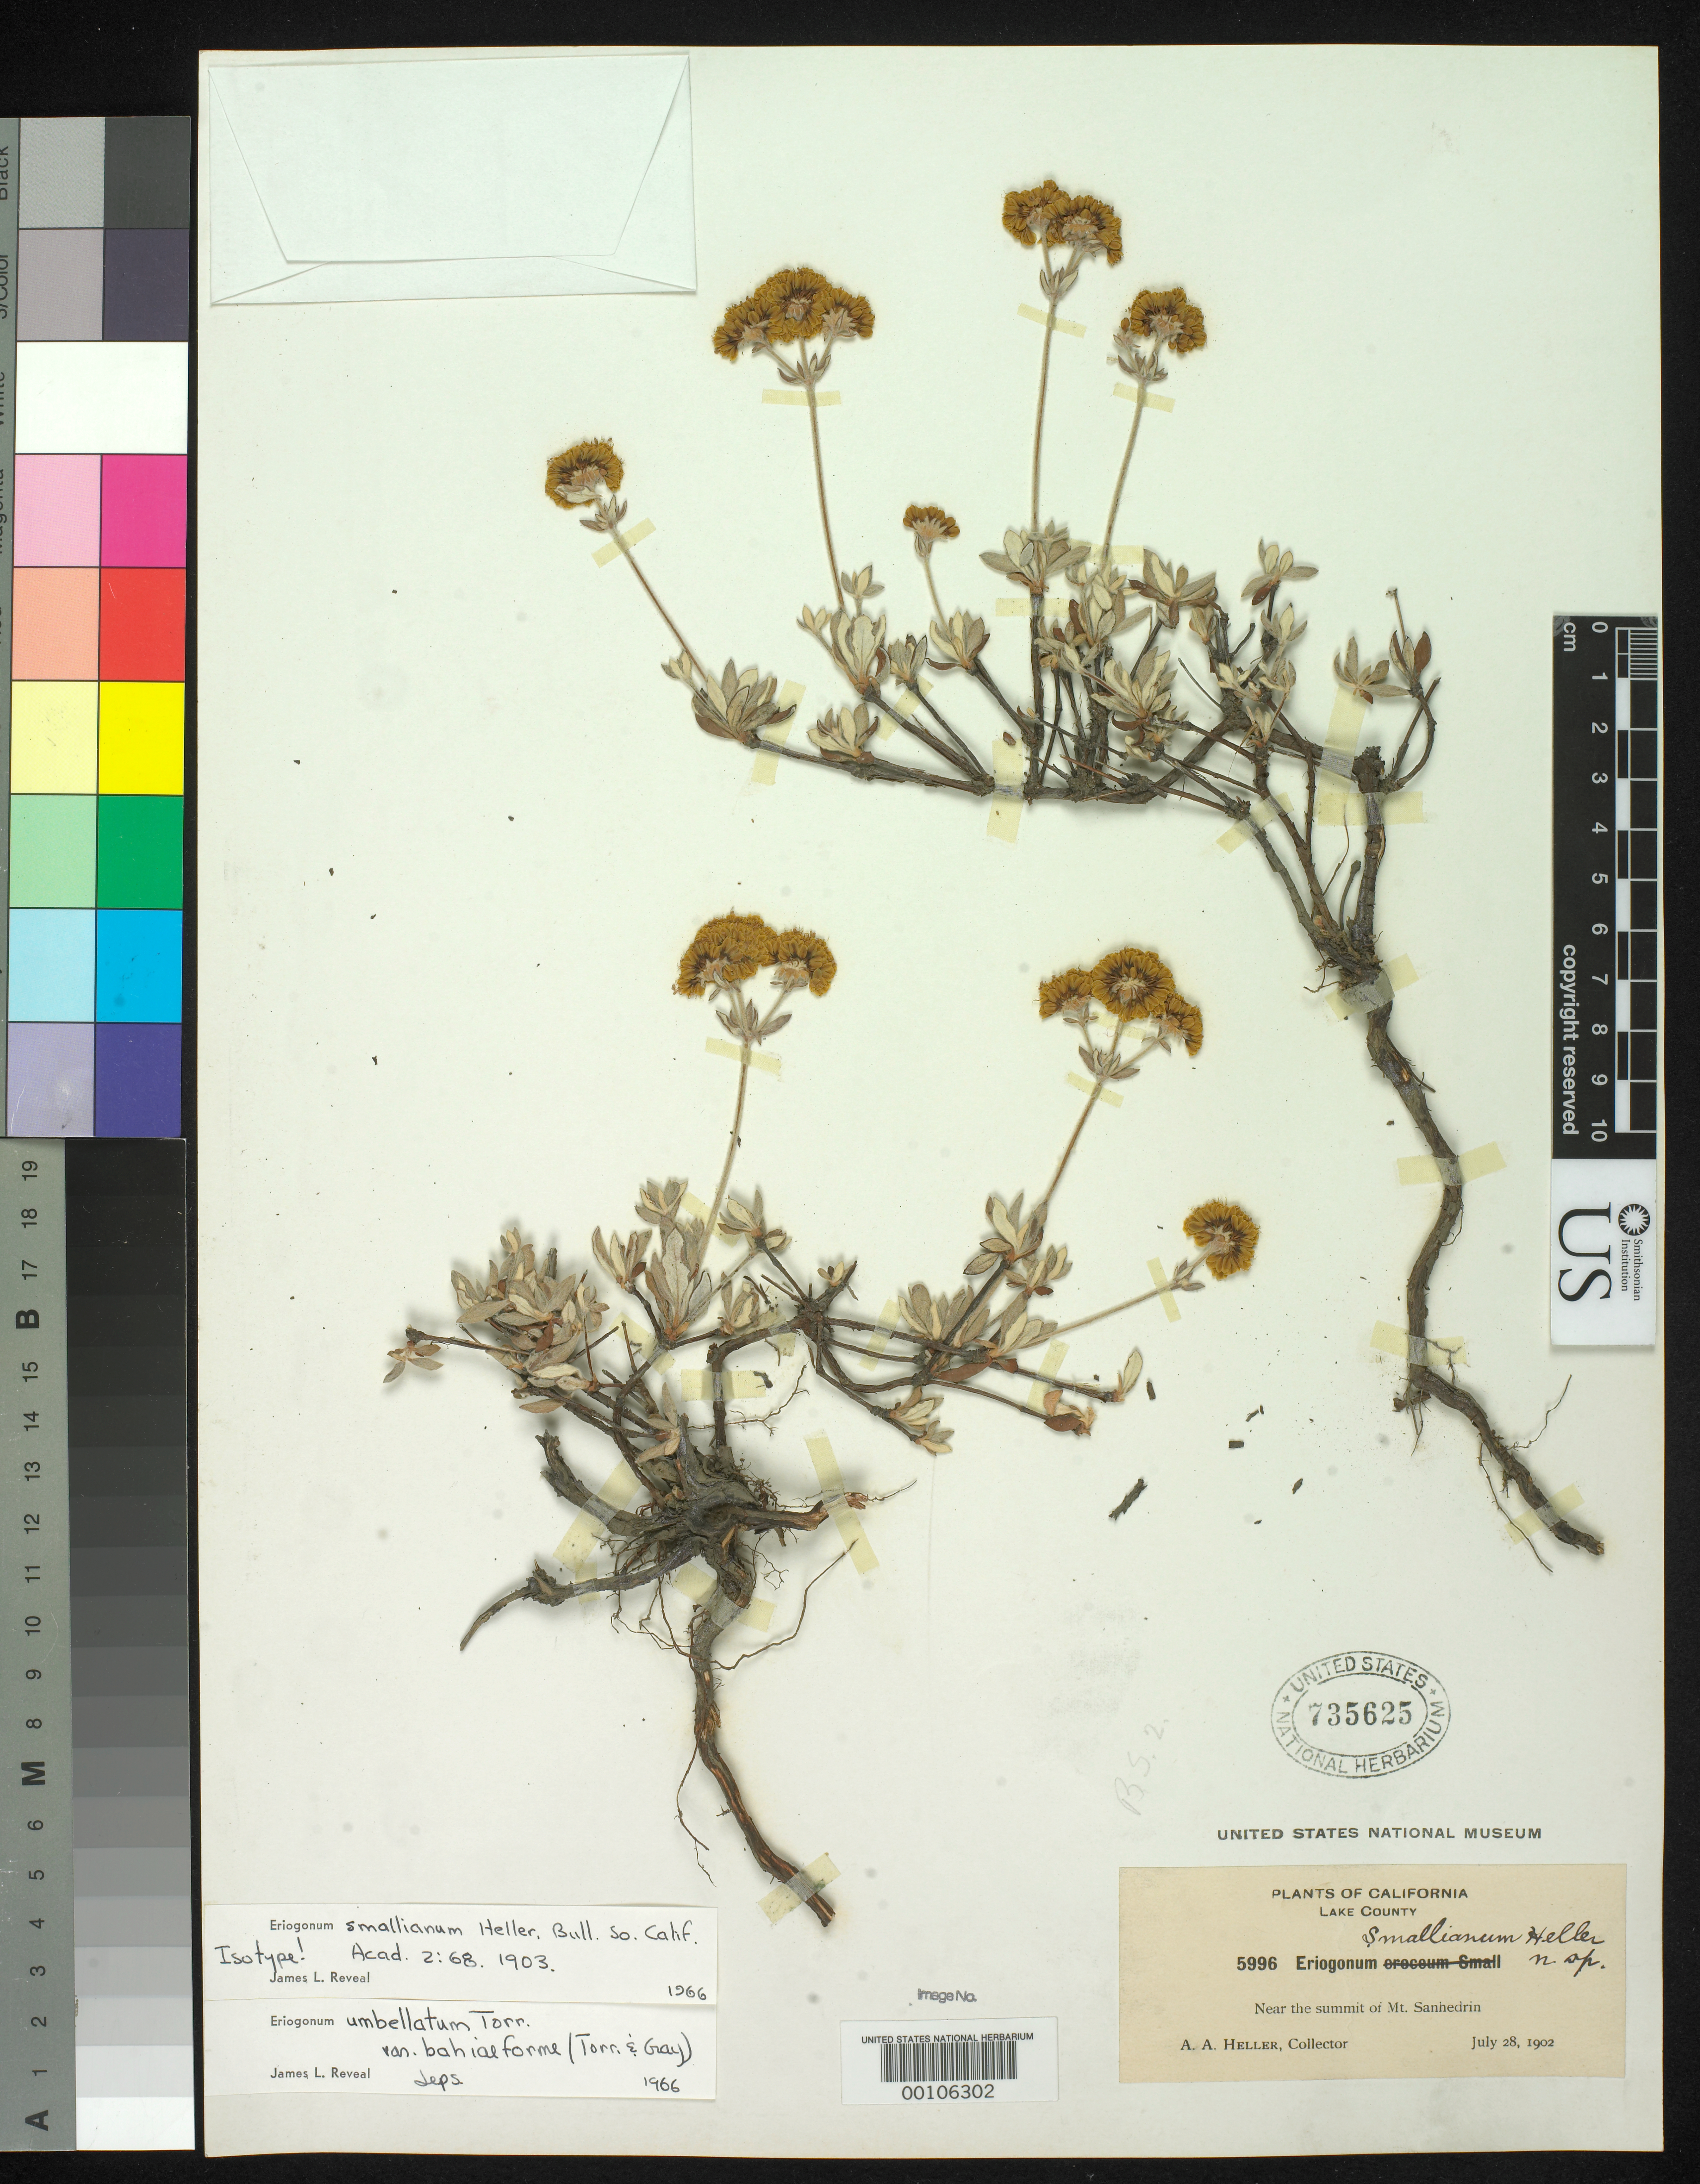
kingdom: Plantae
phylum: Tracheophyta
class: Magnoliopsida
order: Caryophyllales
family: Polygonaceae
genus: Eriogonum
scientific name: Eriogonum smallianum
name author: A. Heller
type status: Isotype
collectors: A. A. Heller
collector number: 5996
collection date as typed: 28 Jul 1902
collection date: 1902-07-28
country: United States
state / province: California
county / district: Lake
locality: Mt. San Bedrin.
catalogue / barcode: US 735625